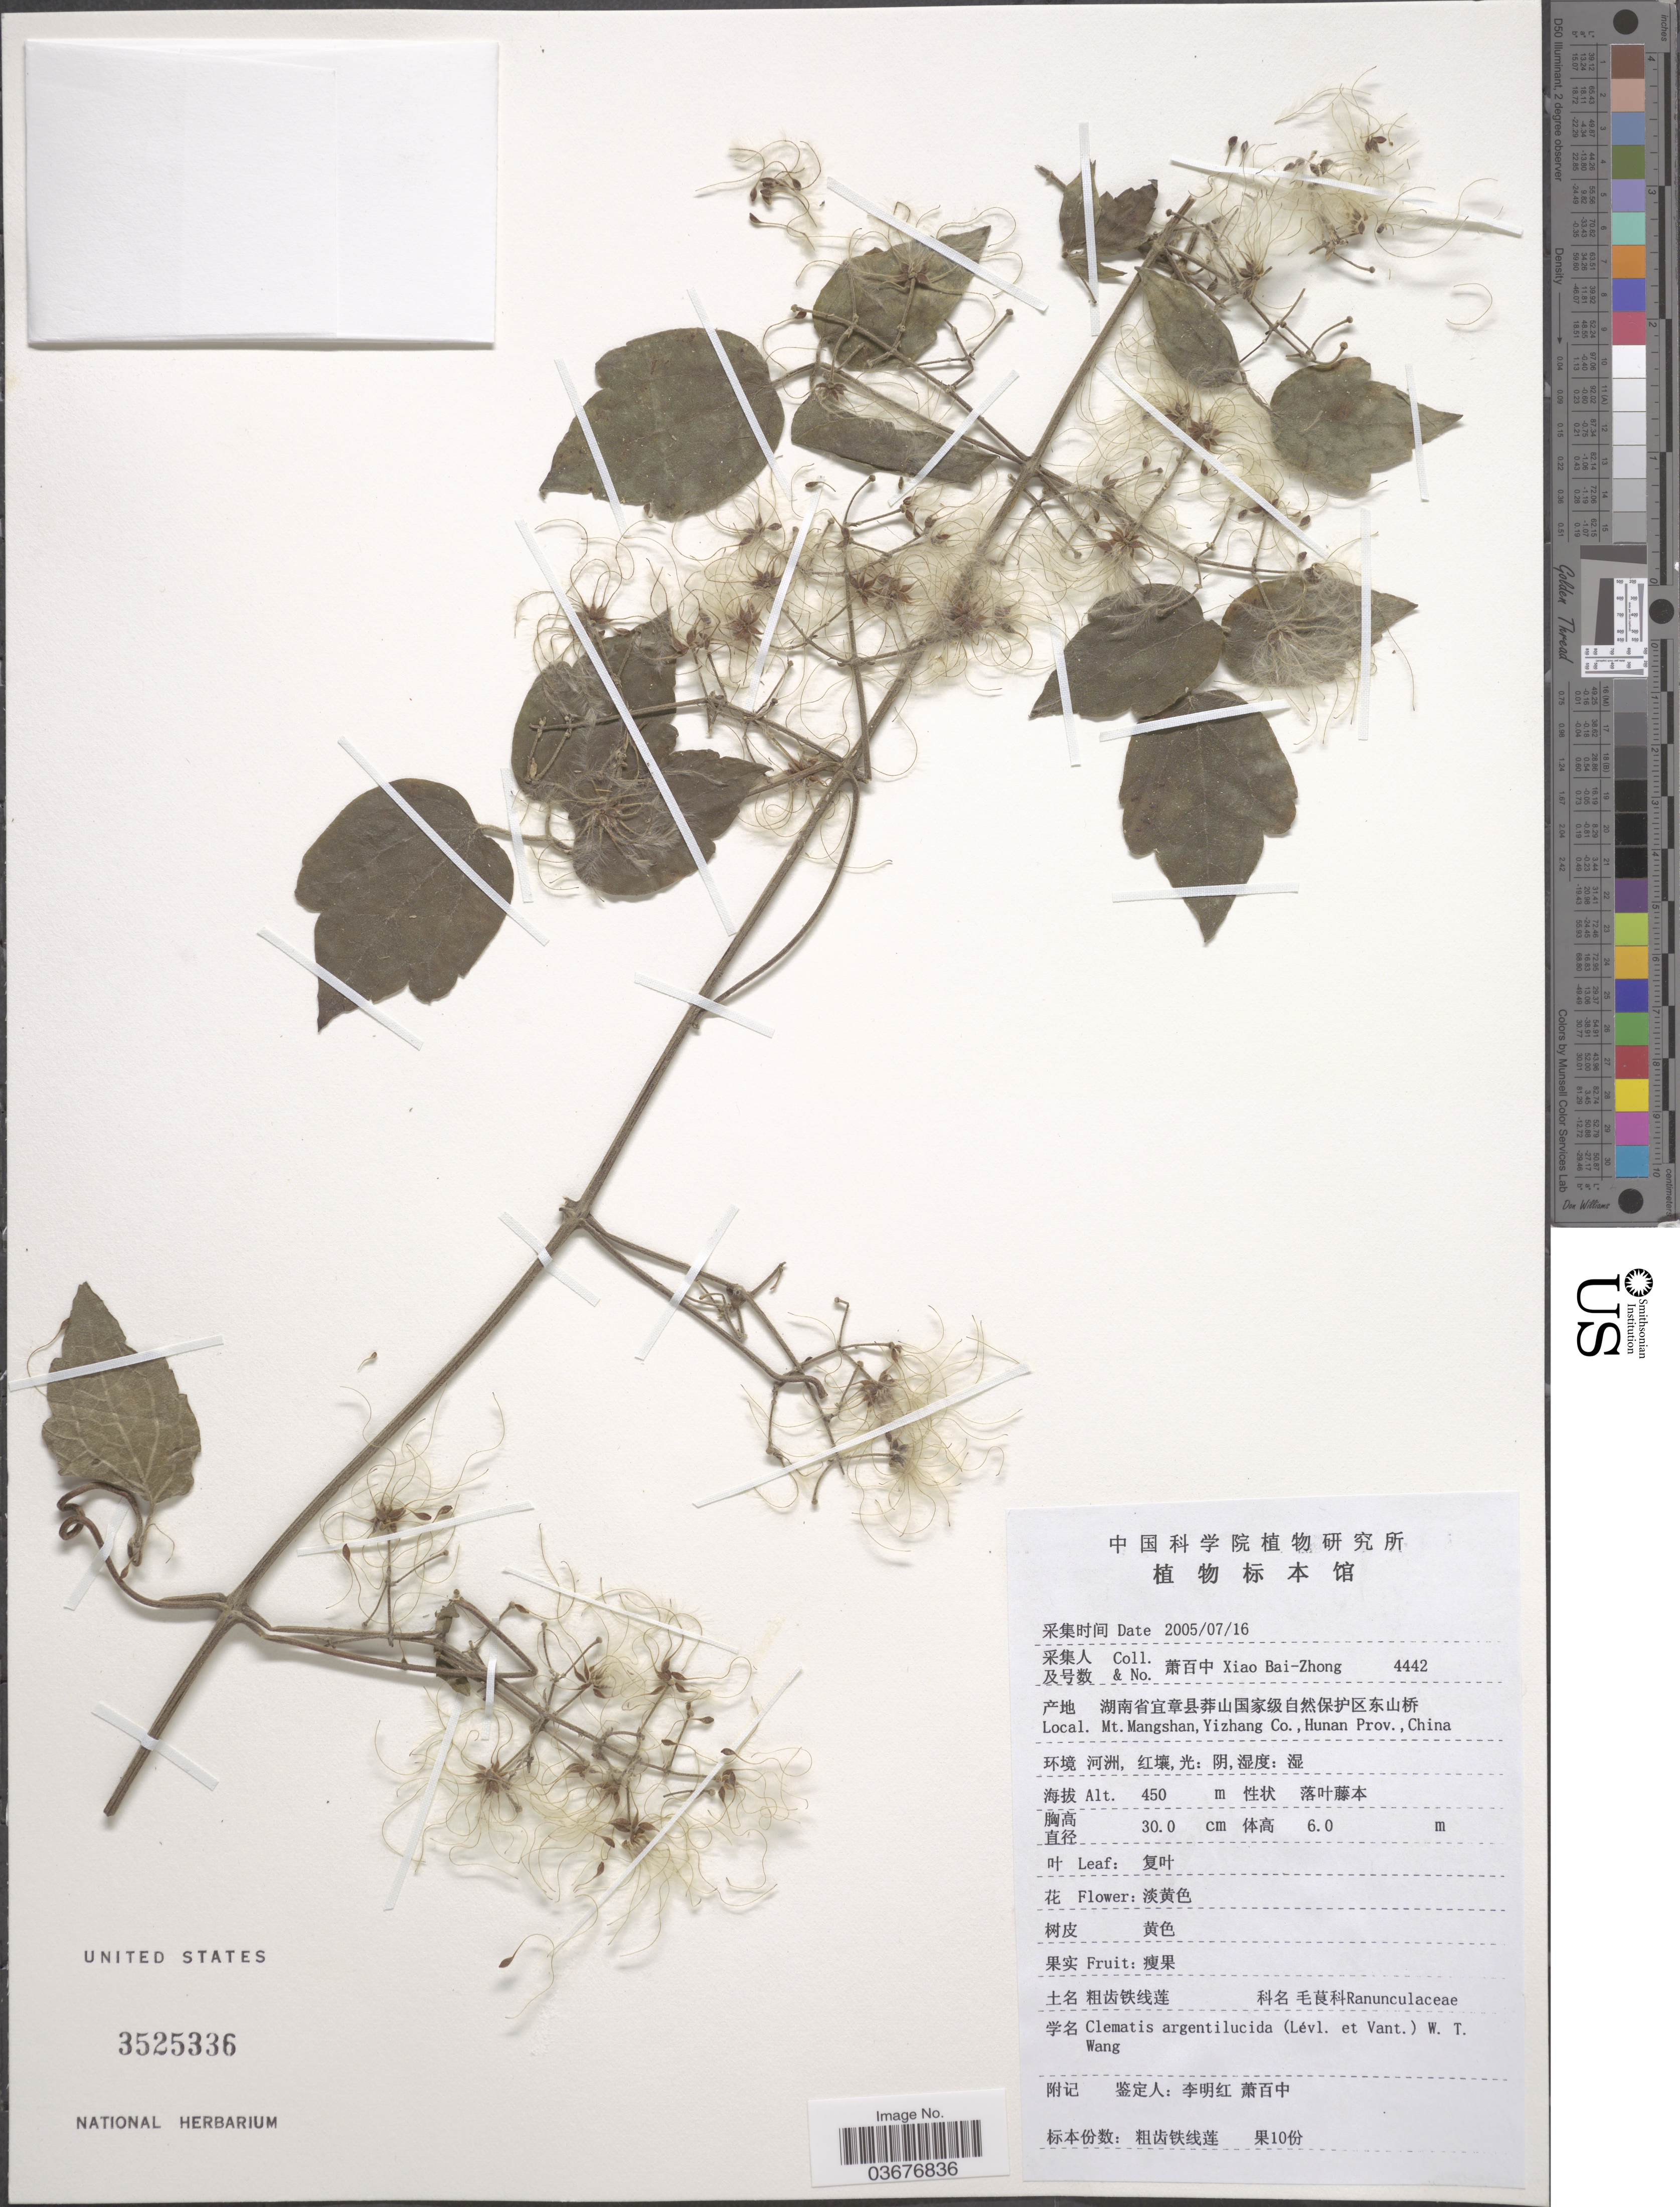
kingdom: Plantae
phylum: Tracheophyta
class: Magnoliopsida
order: Ranunculales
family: Ranunculaceae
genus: Clematis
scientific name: Clematis apiifolia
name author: DC.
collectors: B. Z. Xiao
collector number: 4442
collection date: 2005-07-16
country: China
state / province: Hunan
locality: Mt. Mangshan, Yizhang Co.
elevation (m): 450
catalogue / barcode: US 3525336